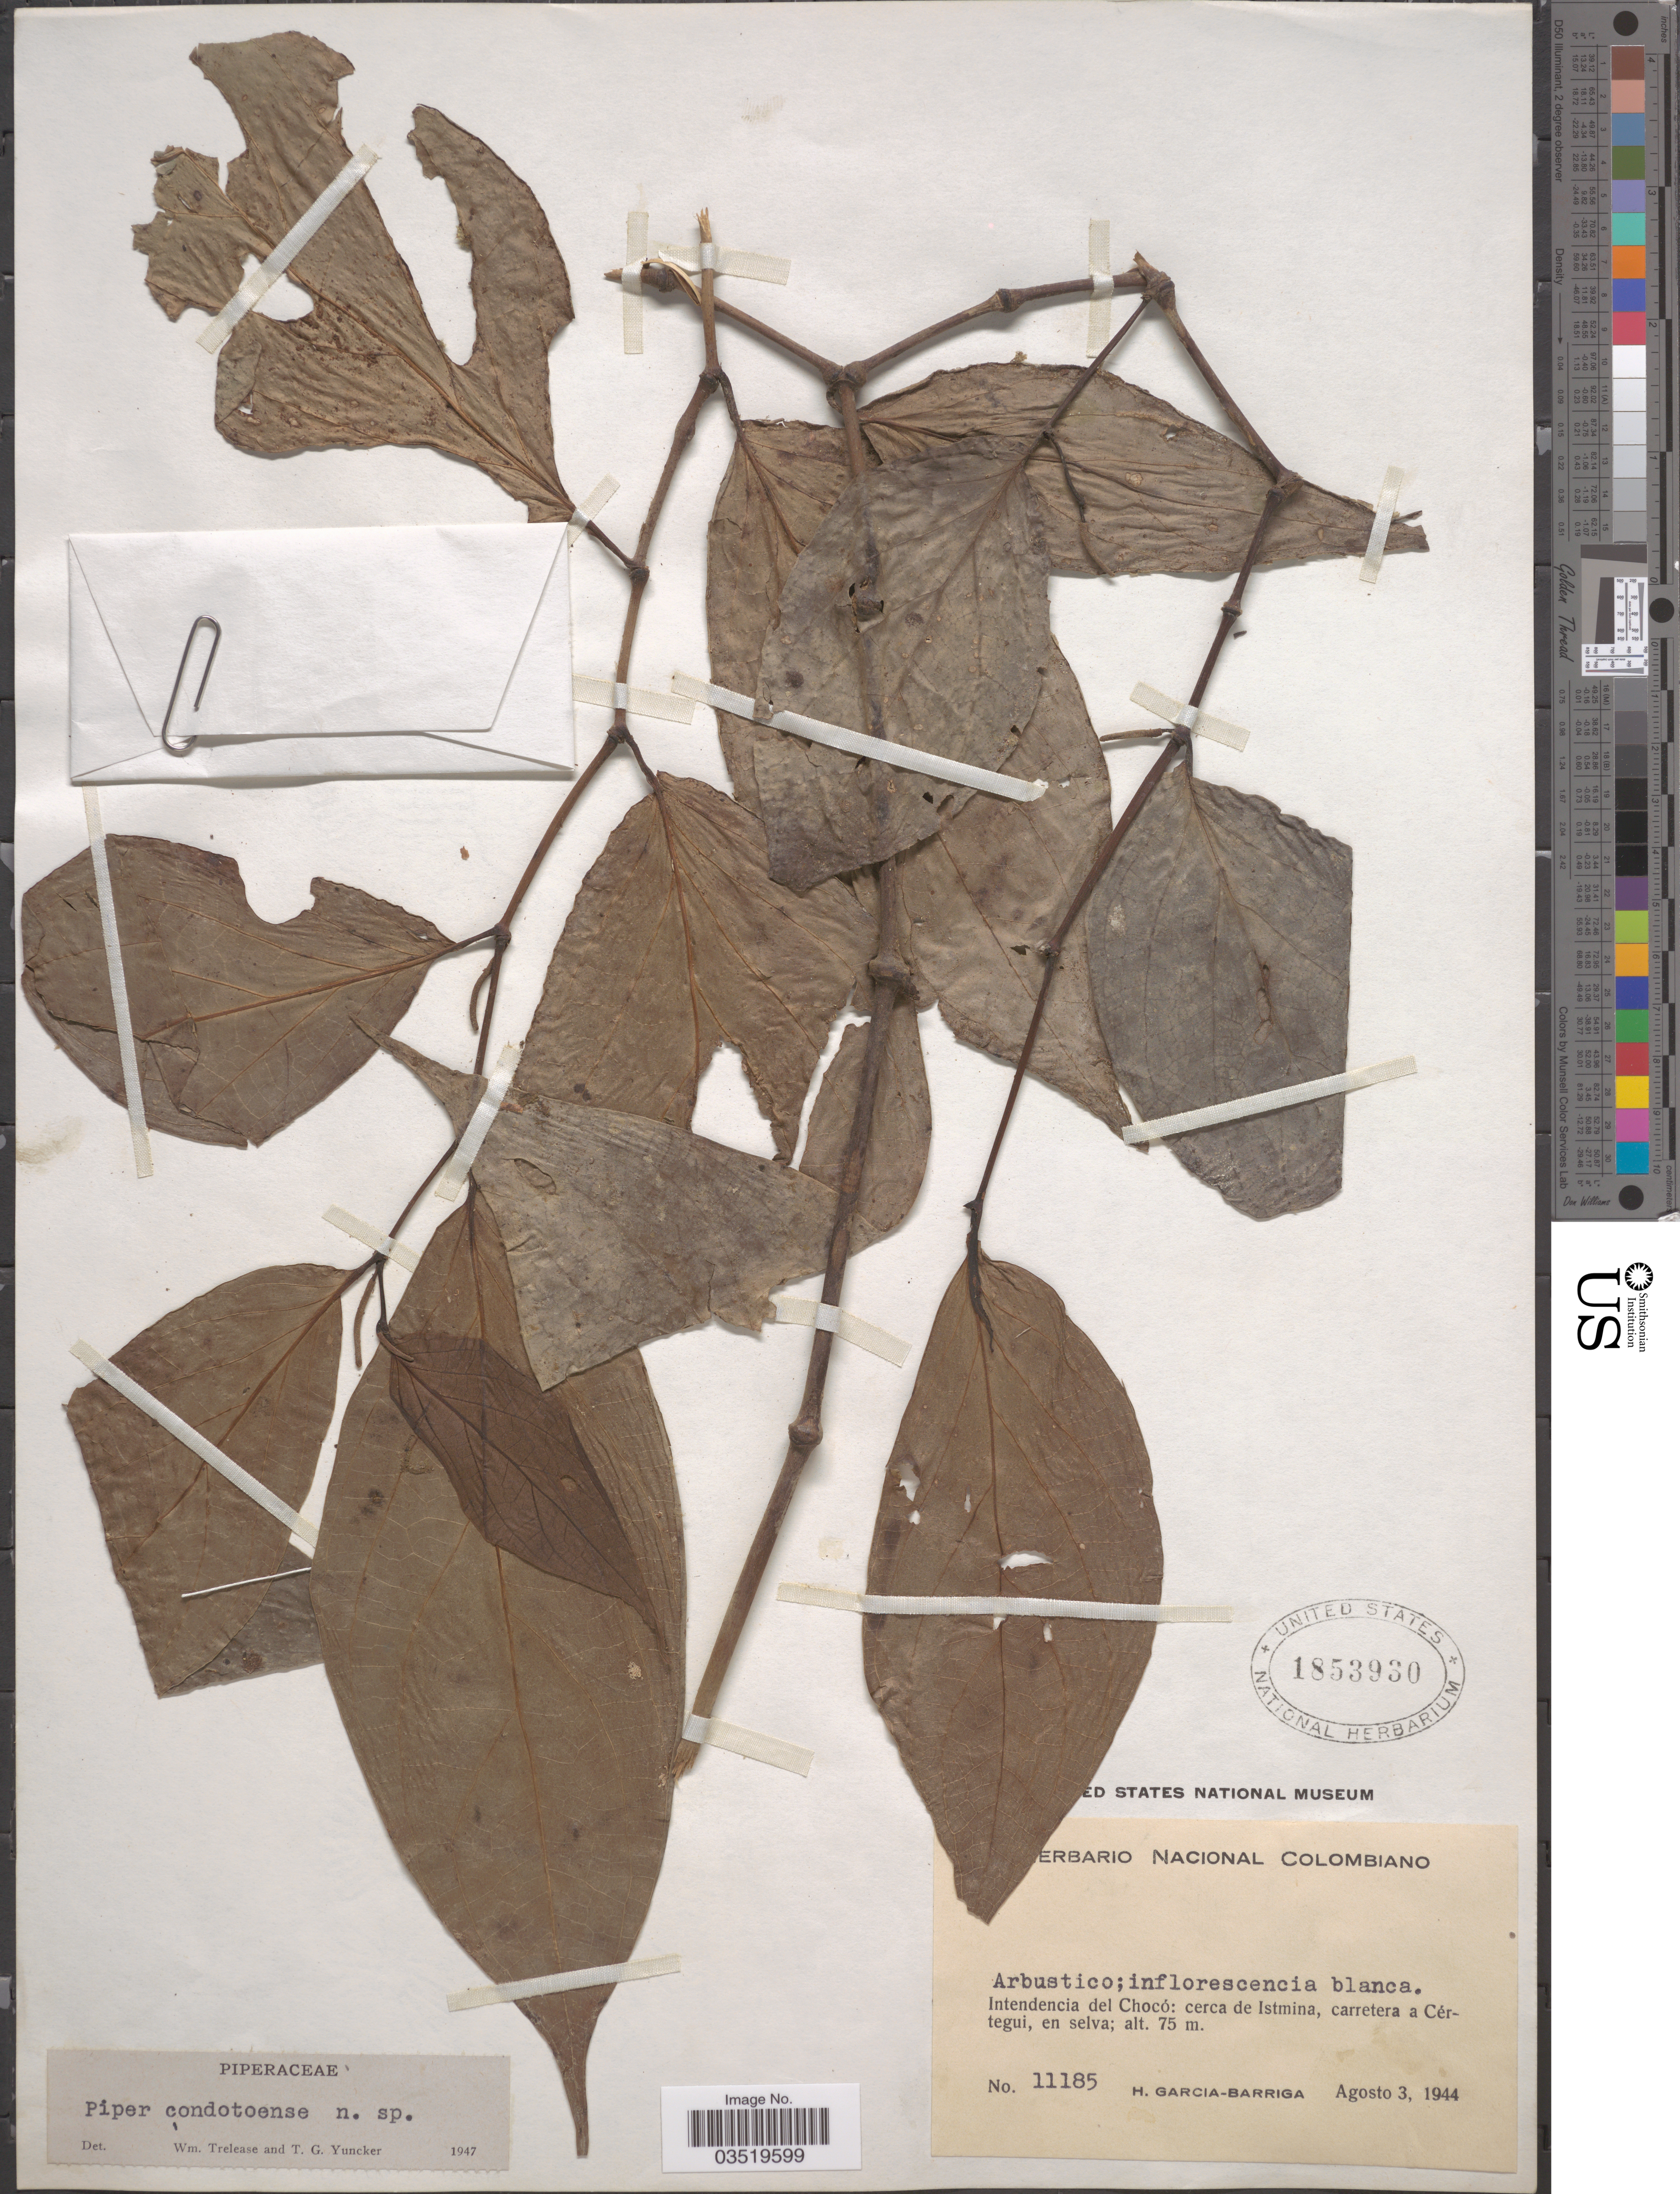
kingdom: Plantae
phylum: Tracheophyta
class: Magnoliopsida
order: Piperales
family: Piperaceae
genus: Piper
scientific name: Piper condotoense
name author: Trel. & Yunck.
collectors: H. García Barriga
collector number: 11185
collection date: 1944-08-03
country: Colombia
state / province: Chocó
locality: Intendencia del Chocó: cerca de Istmina, carretera a Cértegui, en selva.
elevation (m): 75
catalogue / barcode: US 1853930